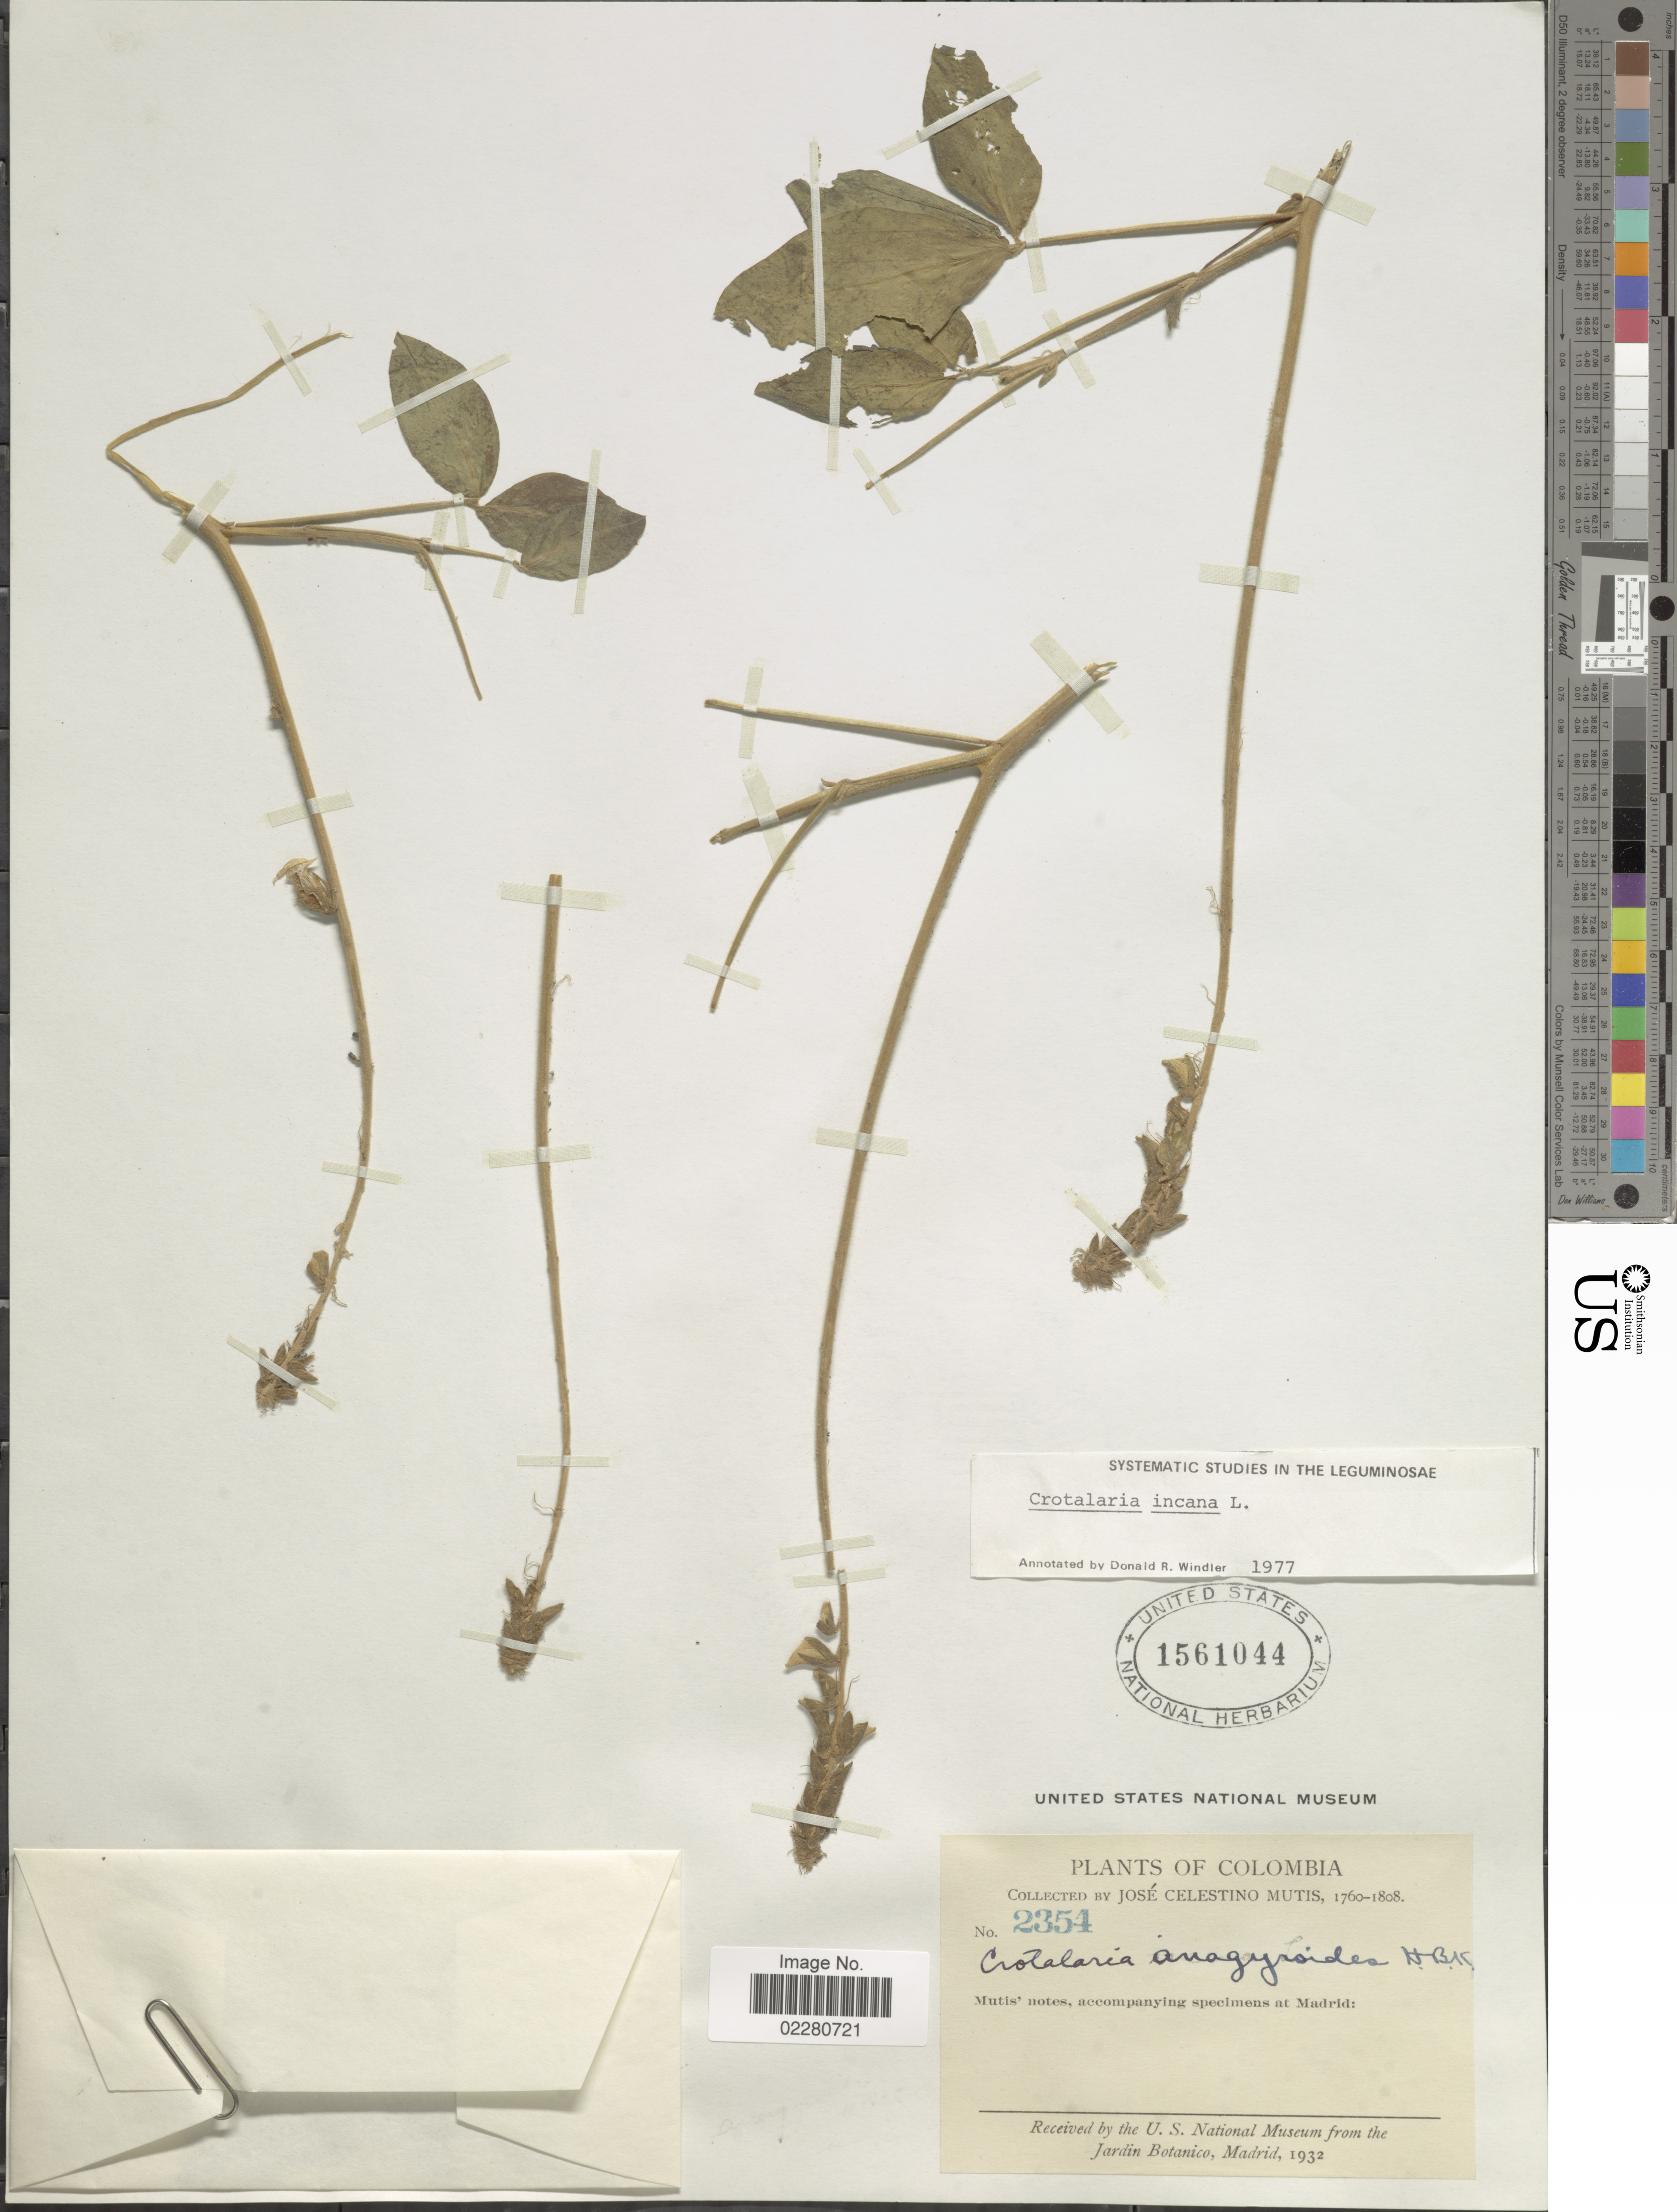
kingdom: Plantae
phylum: Tracheophyta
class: Magnoliopsida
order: Fabales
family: Fabaceae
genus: Crotalaria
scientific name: Crotalaria incana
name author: L.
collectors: J. C. B. Mutis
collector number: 2354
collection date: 1760/1808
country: Colombia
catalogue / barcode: US 1561044